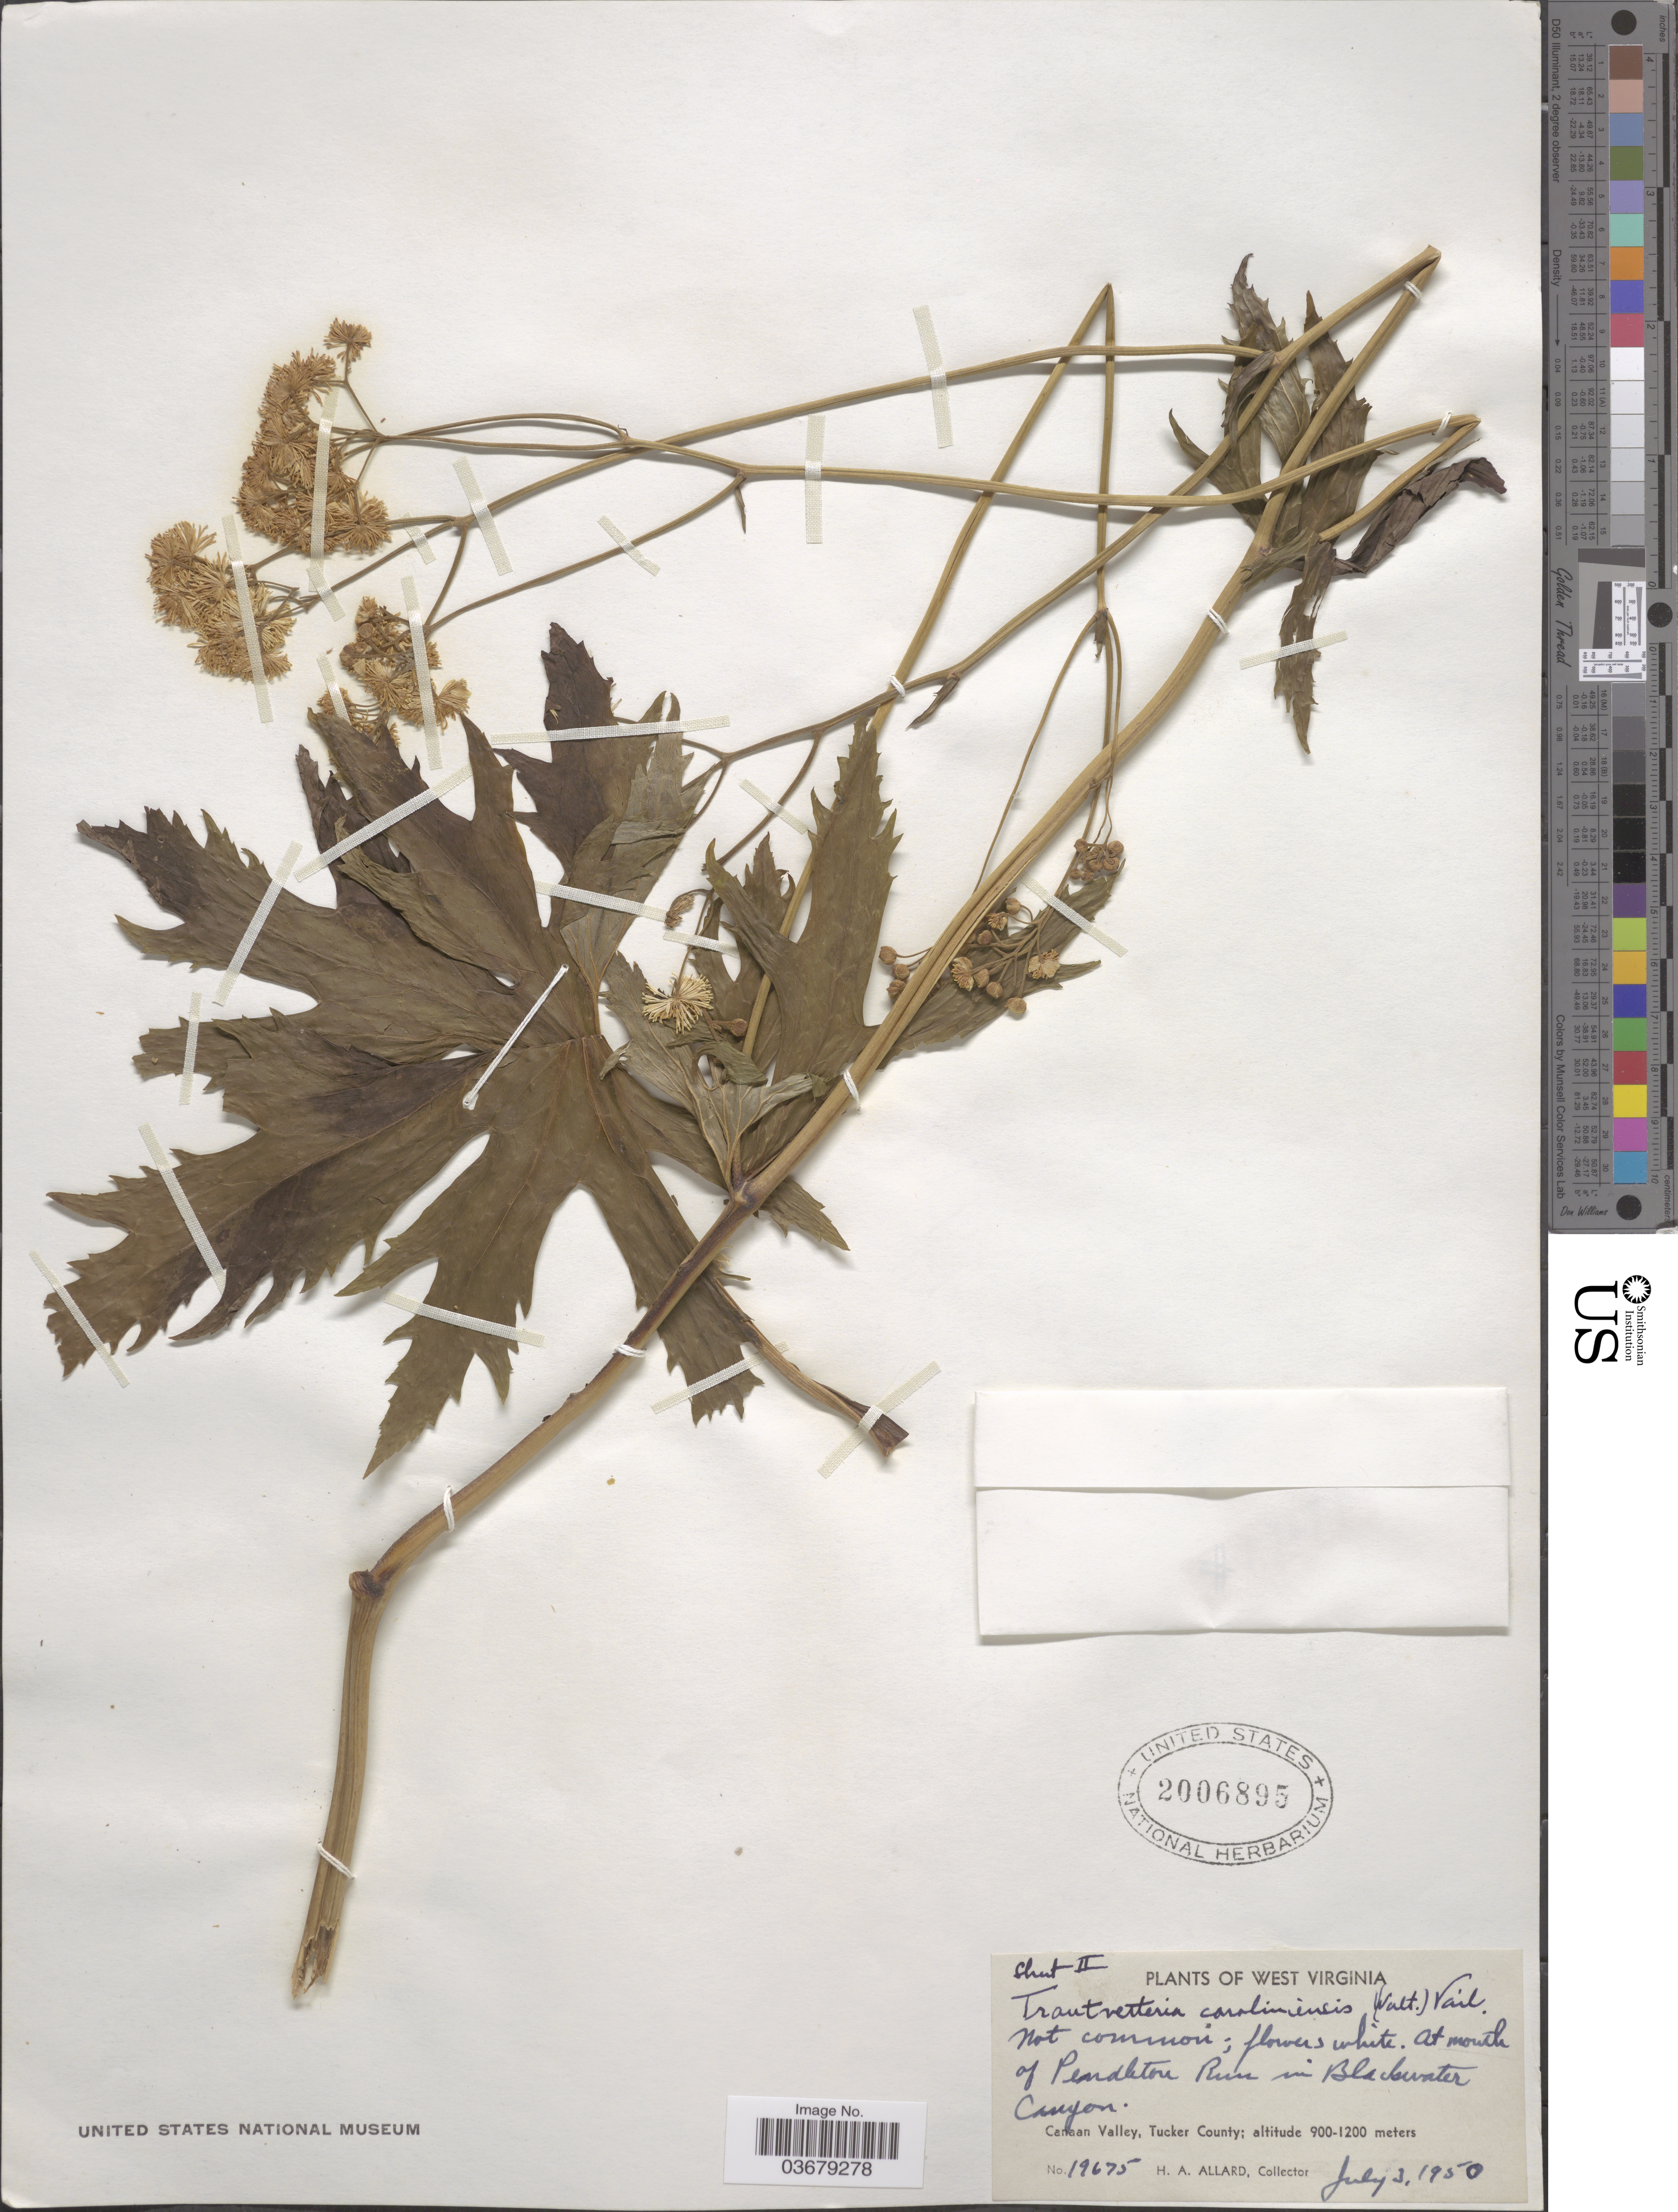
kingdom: Plantae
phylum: Tracheophyta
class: Magnoliopsida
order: Ranunculales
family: Ranunculaceae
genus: Trautvetteria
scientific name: Trautvetteria caroliniensis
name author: (Walter) Vail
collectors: H. A. Allard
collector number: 19675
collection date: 1950-07-03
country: United States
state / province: West Virginia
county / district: Tucker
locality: At mouth of Pendleton Run in Blackwater Canyon. Canaan Valley, Tucker County.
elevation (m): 900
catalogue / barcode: US 2006895